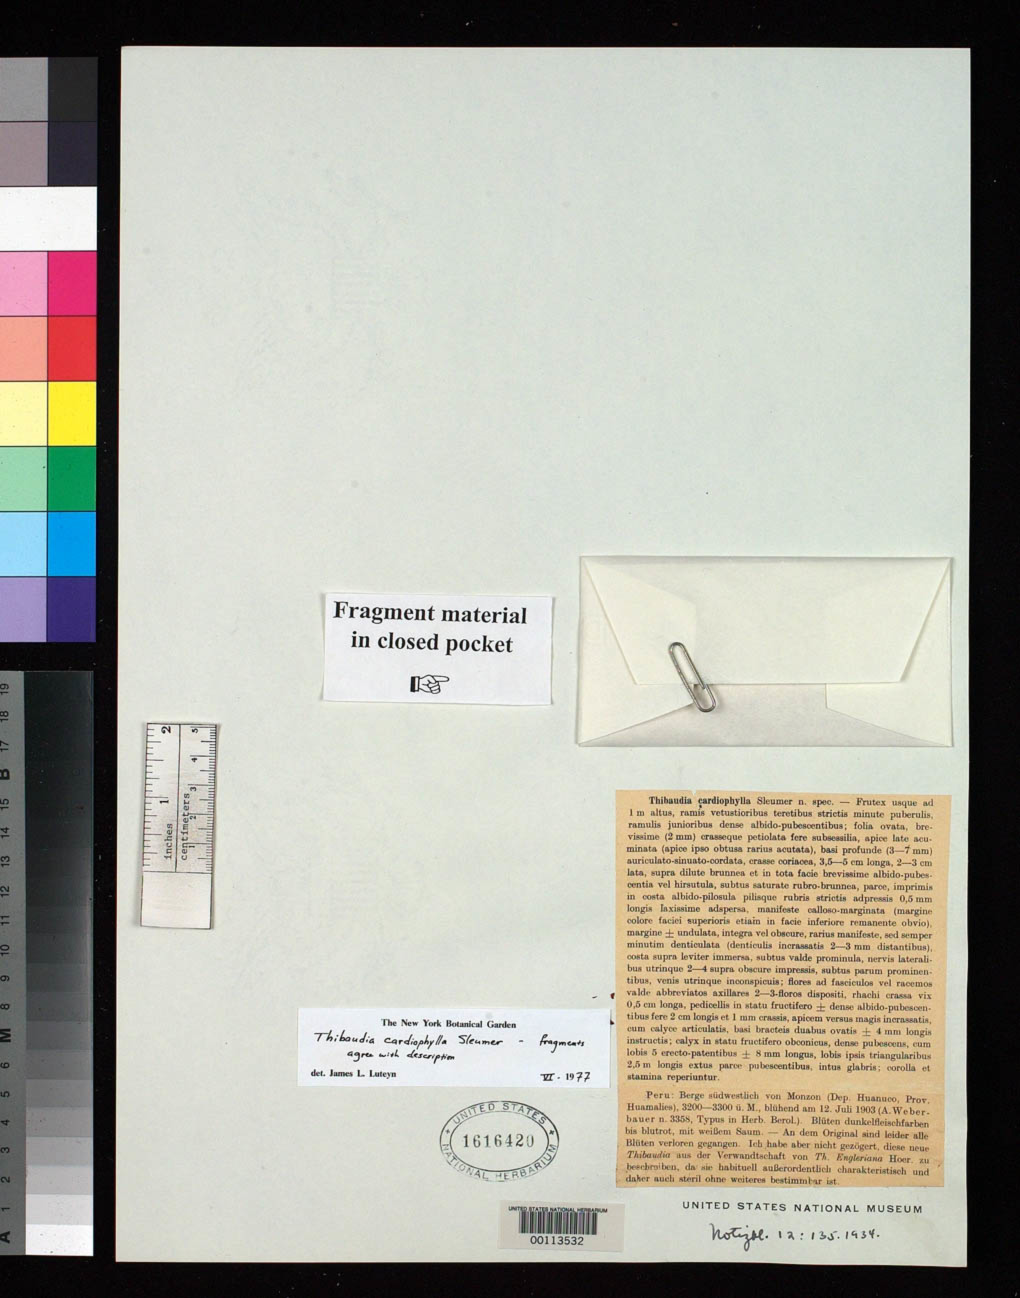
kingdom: Plantae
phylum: Tracheophyta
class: Magnoliopsida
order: Ericales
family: Ericaceae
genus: Thibaudia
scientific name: Thibaudia cardiophylla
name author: Sleumer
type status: Type Fragment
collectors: A. Weberbauer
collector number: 3358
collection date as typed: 12 Jul 1903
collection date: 1903-07-12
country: Peru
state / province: Huánuco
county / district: Huamalies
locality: Monzón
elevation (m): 3200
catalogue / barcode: US 1616420